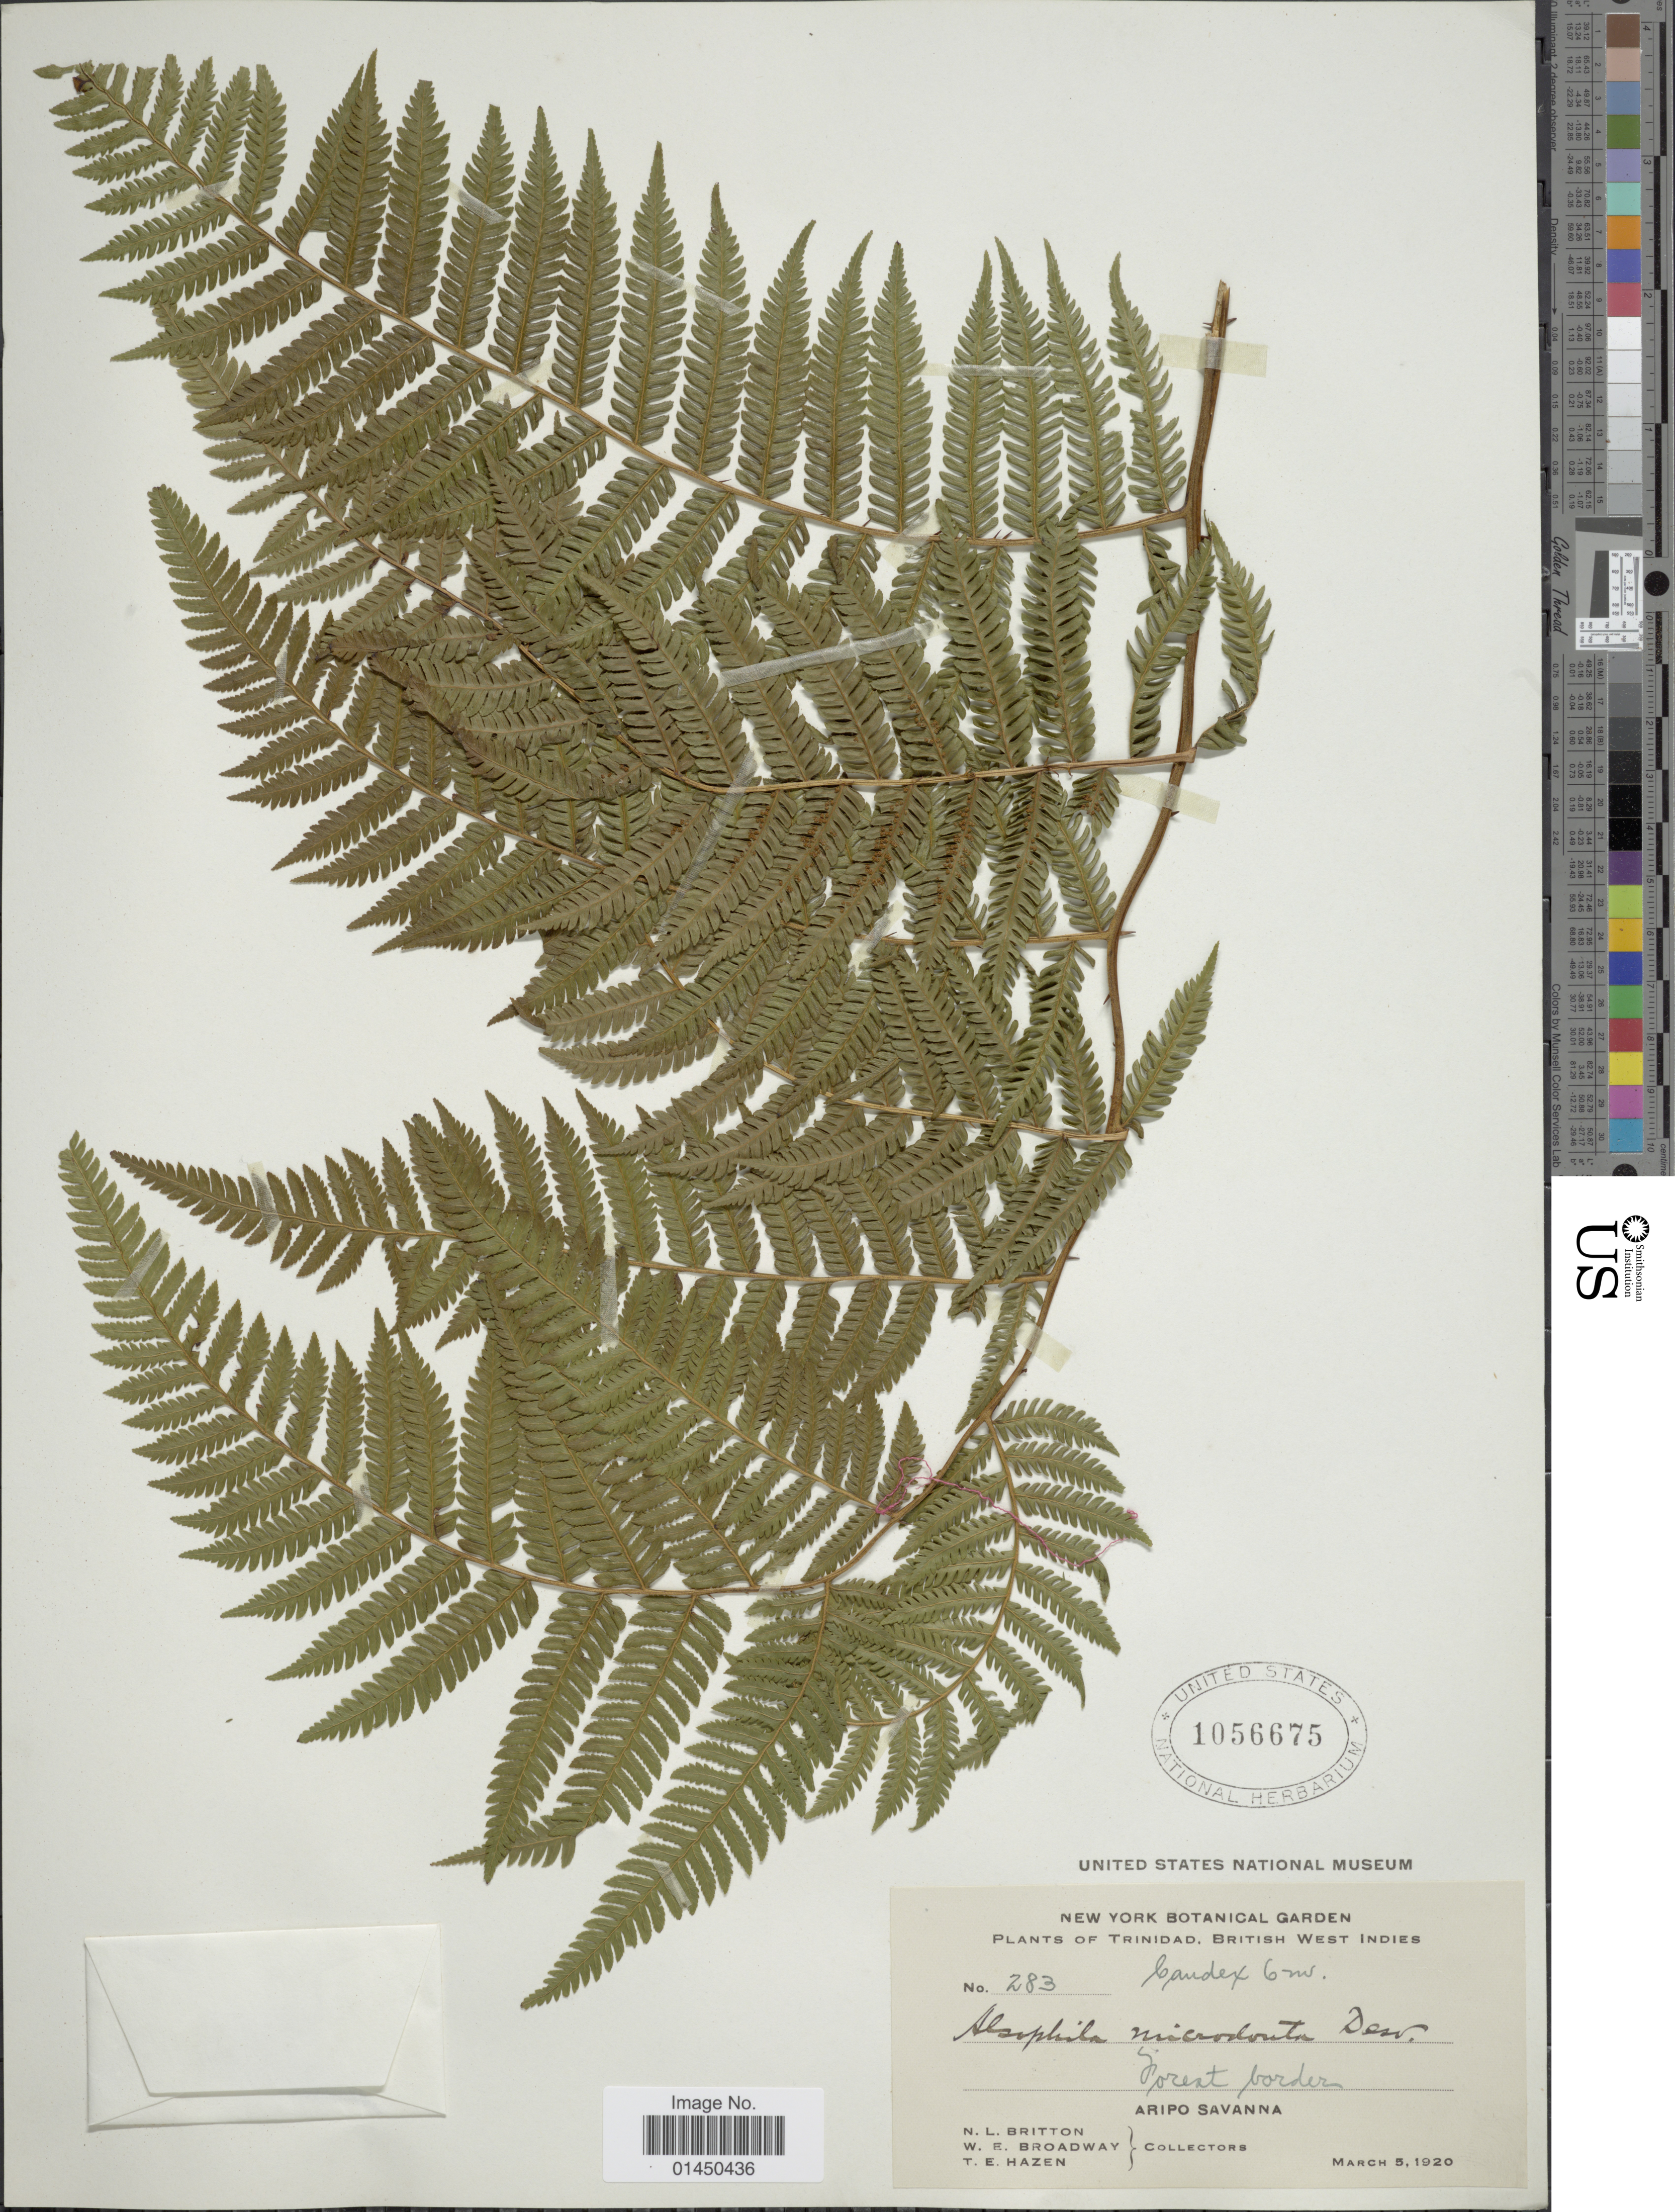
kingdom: Plantae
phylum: Tracheophyta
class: Polypodiopsida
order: Cyatheales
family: Cyatheaceae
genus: Cyathea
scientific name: Cyathea microdonta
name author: (Desv.) Domin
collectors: N. Britton, W. E. Broadway & T. E. Hazen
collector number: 283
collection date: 1920-03-05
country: Trinidad and Tobago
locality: Trinidad, Forest border, Aripo Savanna.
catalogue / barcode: US 1056675